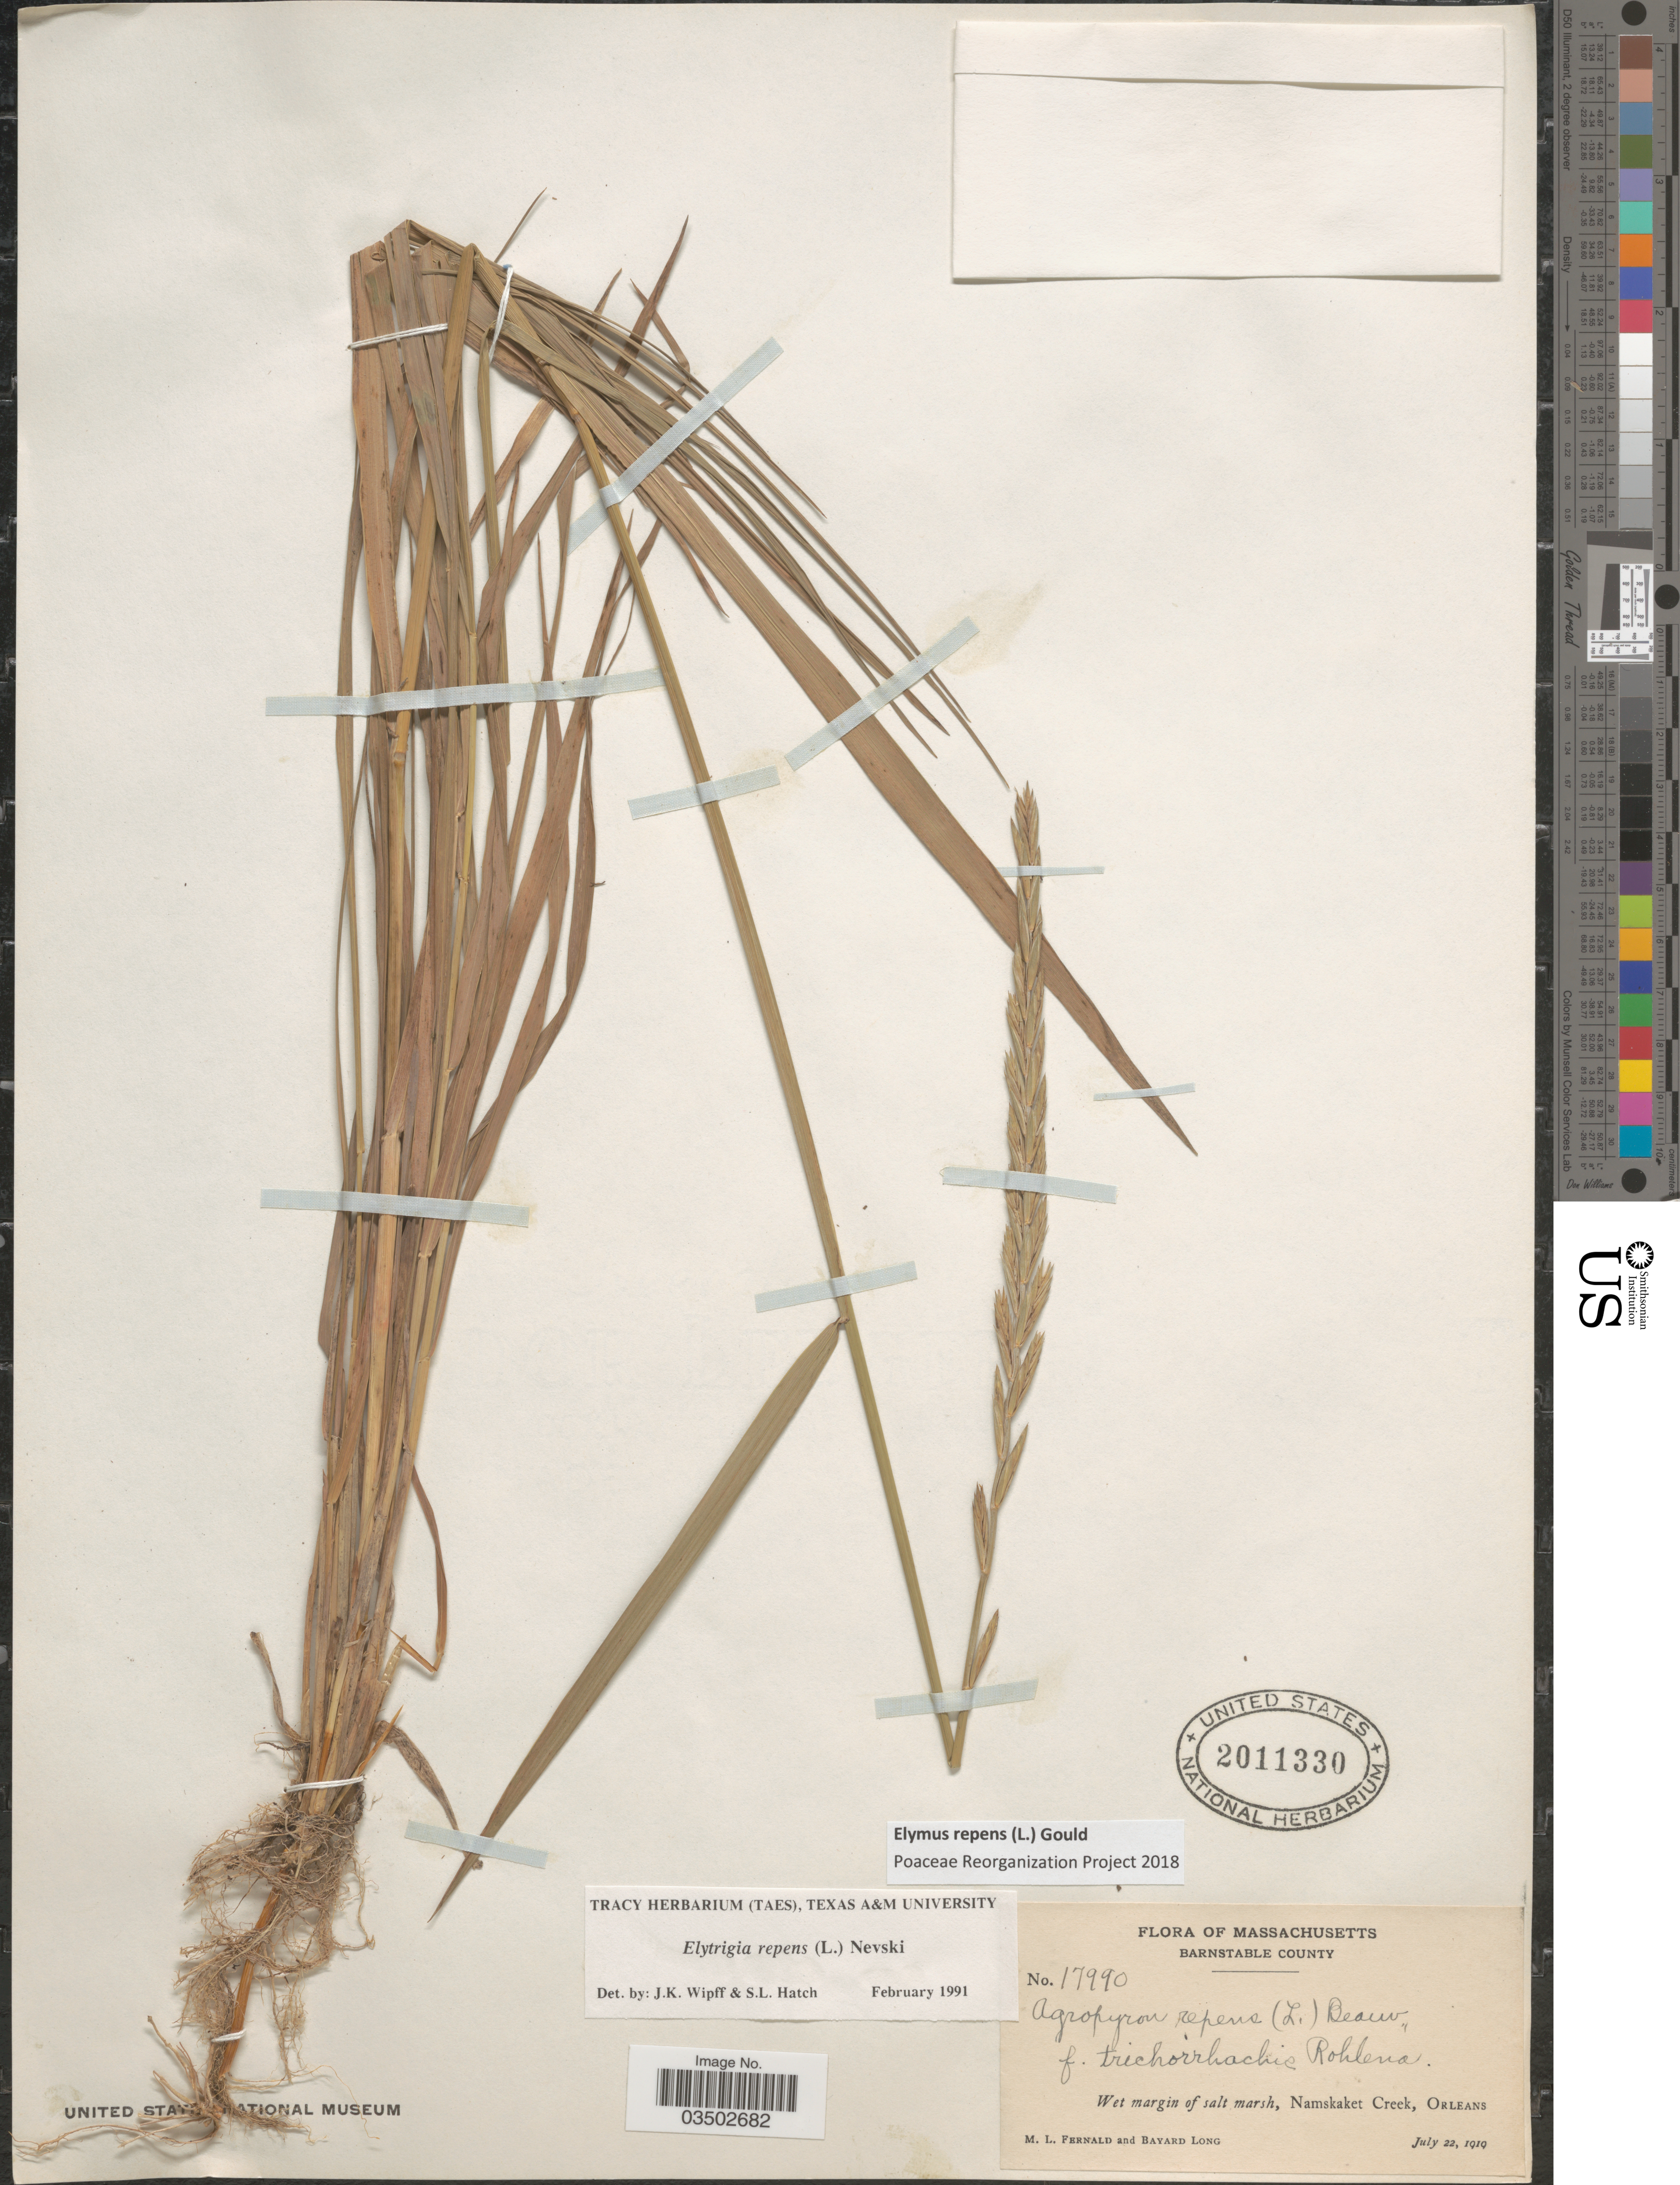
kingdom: Plantae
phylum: Tracheophyta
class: Liliopsida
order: Poales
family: Poaceae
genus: Elymus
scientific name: Elymus repens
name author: (L.) Gould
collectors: M. L. Fernald & B. Long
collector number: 17990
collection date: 1919-07-22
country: United States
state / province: Massachusetts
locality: Barnstable County. Wet margin of salt marsh, Namskaket Creek, Orleans.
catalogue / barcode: US 2011330